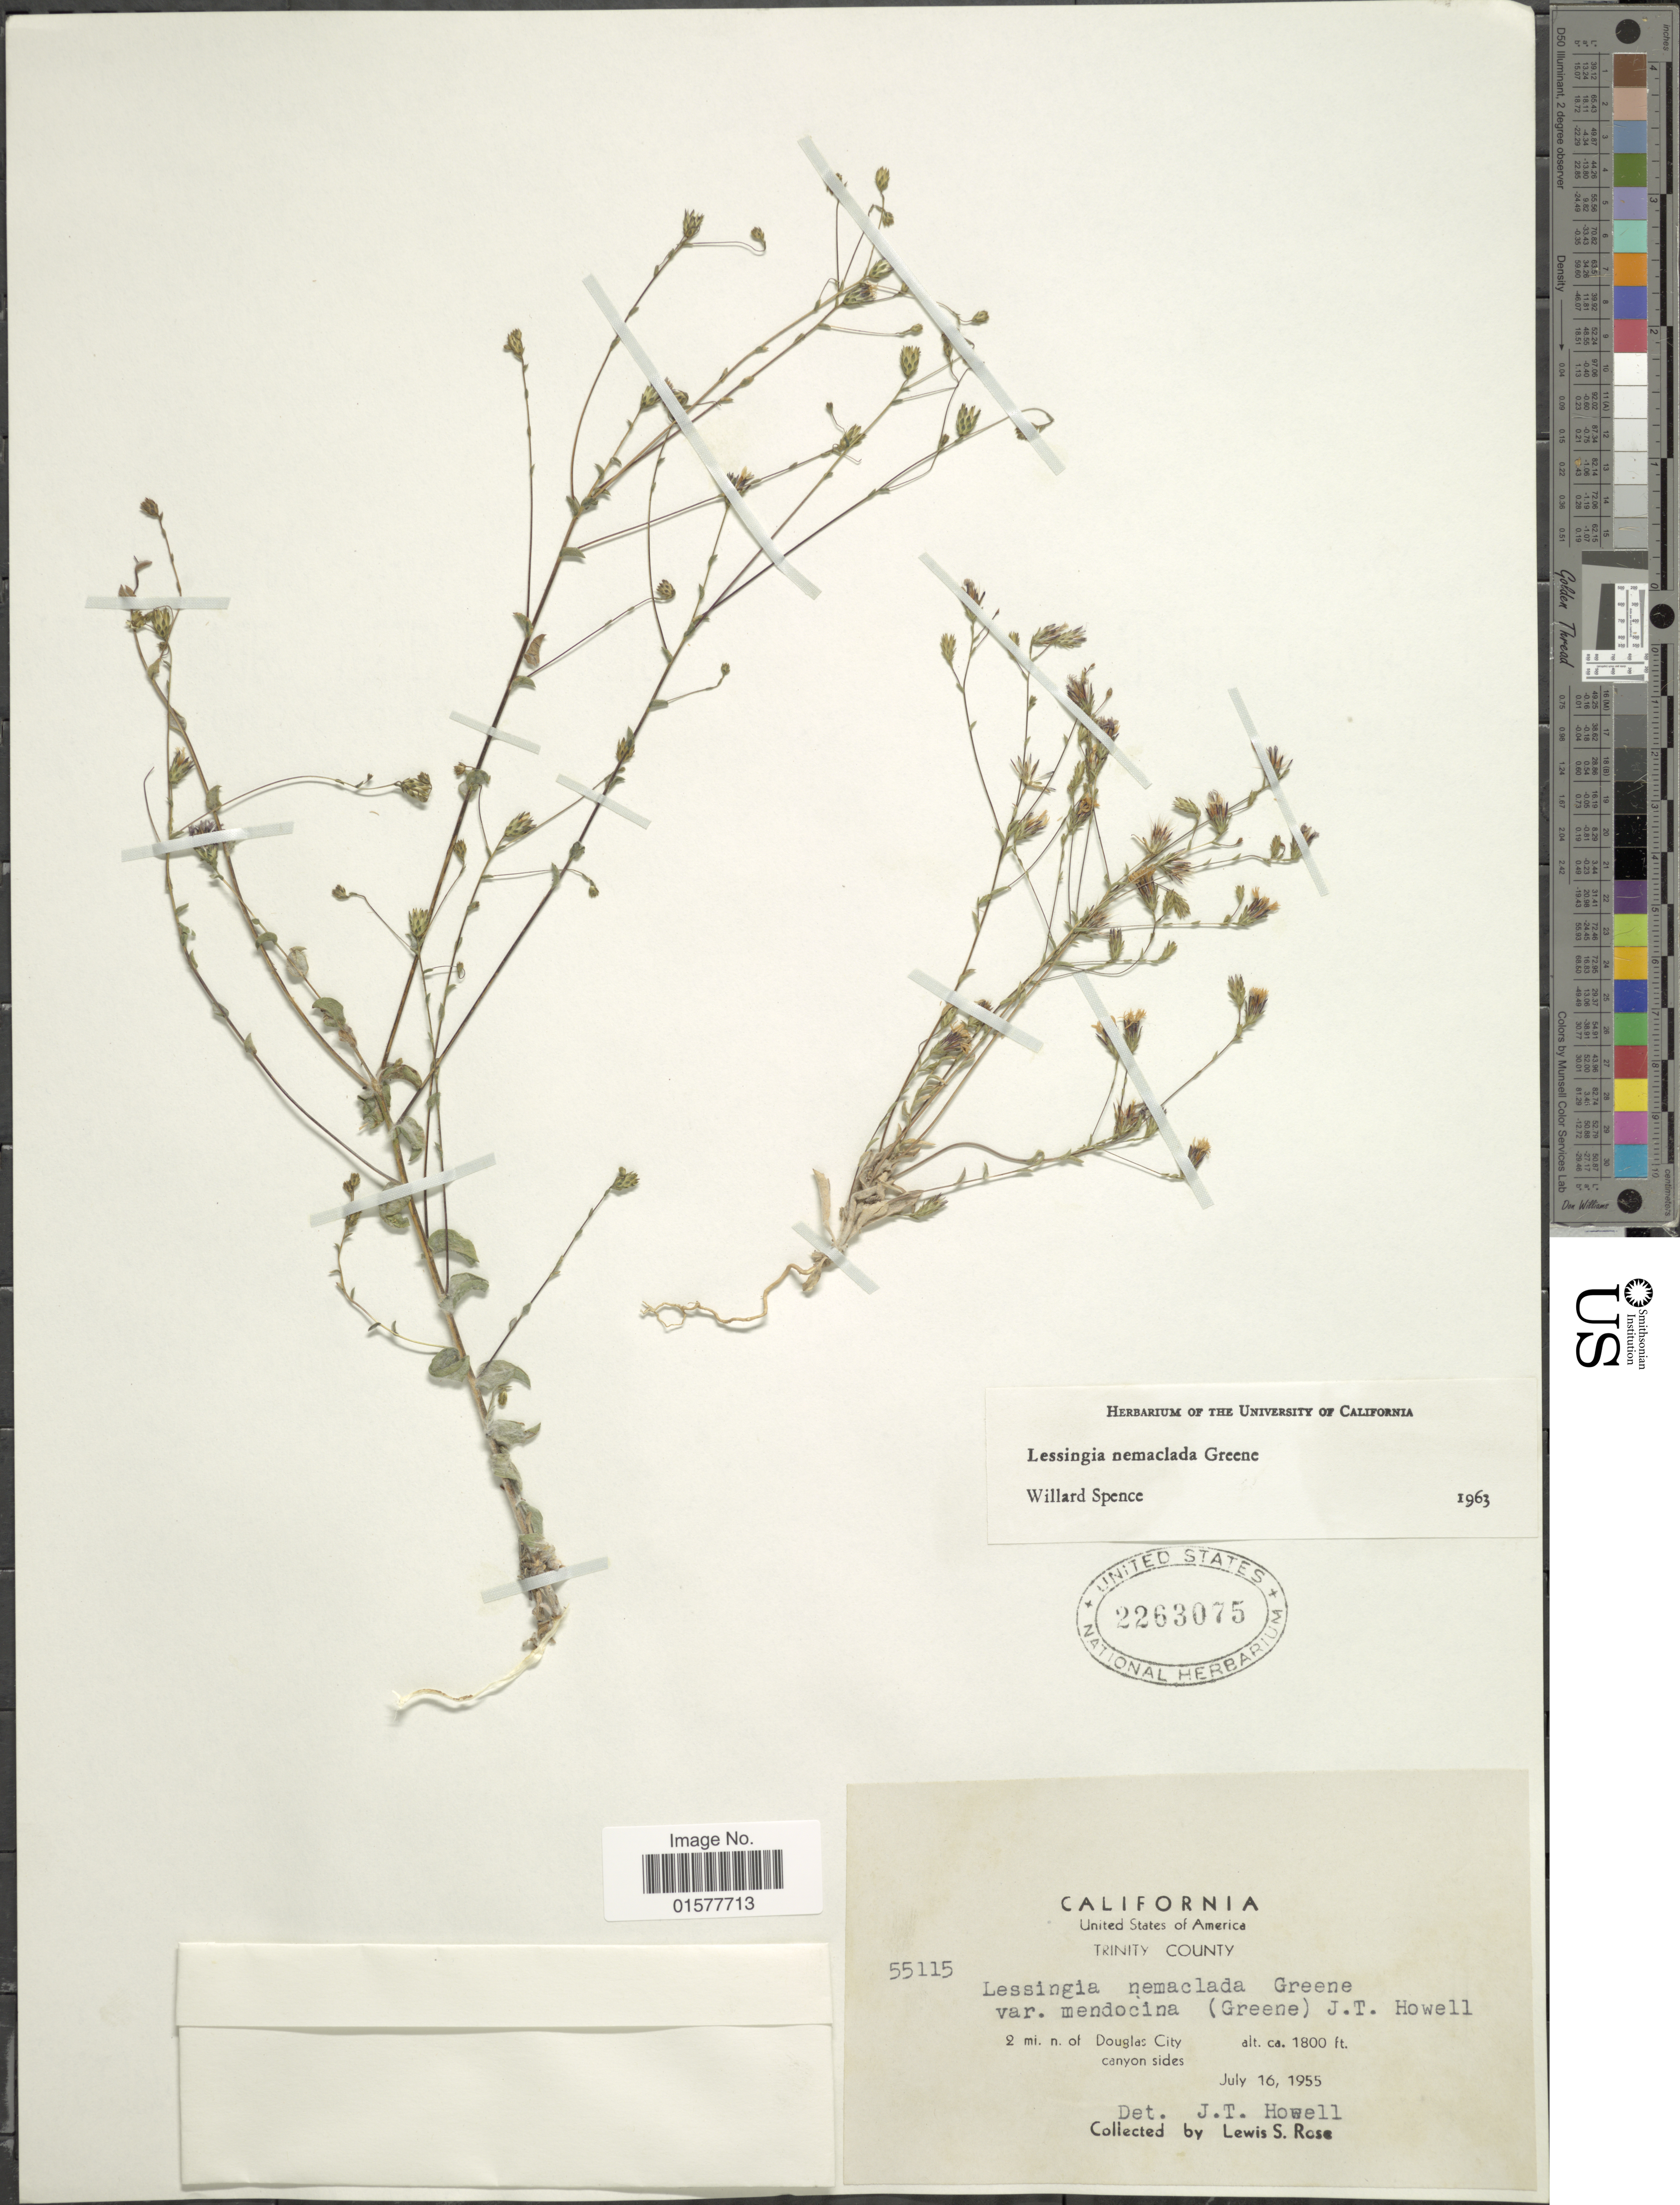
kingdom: Plantae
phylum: Tracheophyta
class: Magnoliopsida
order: Asterales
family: Asteraceae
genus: Lessingia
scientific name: Lessingia nemaclada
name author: Greene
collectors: L. S. Rose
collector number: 55115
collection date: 1955-07-16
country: United States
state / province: California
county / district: Trinity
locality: Trinity County, 2 mi. n. of Douglas City, Canyon sides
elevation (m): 549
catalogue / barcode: US 2263075